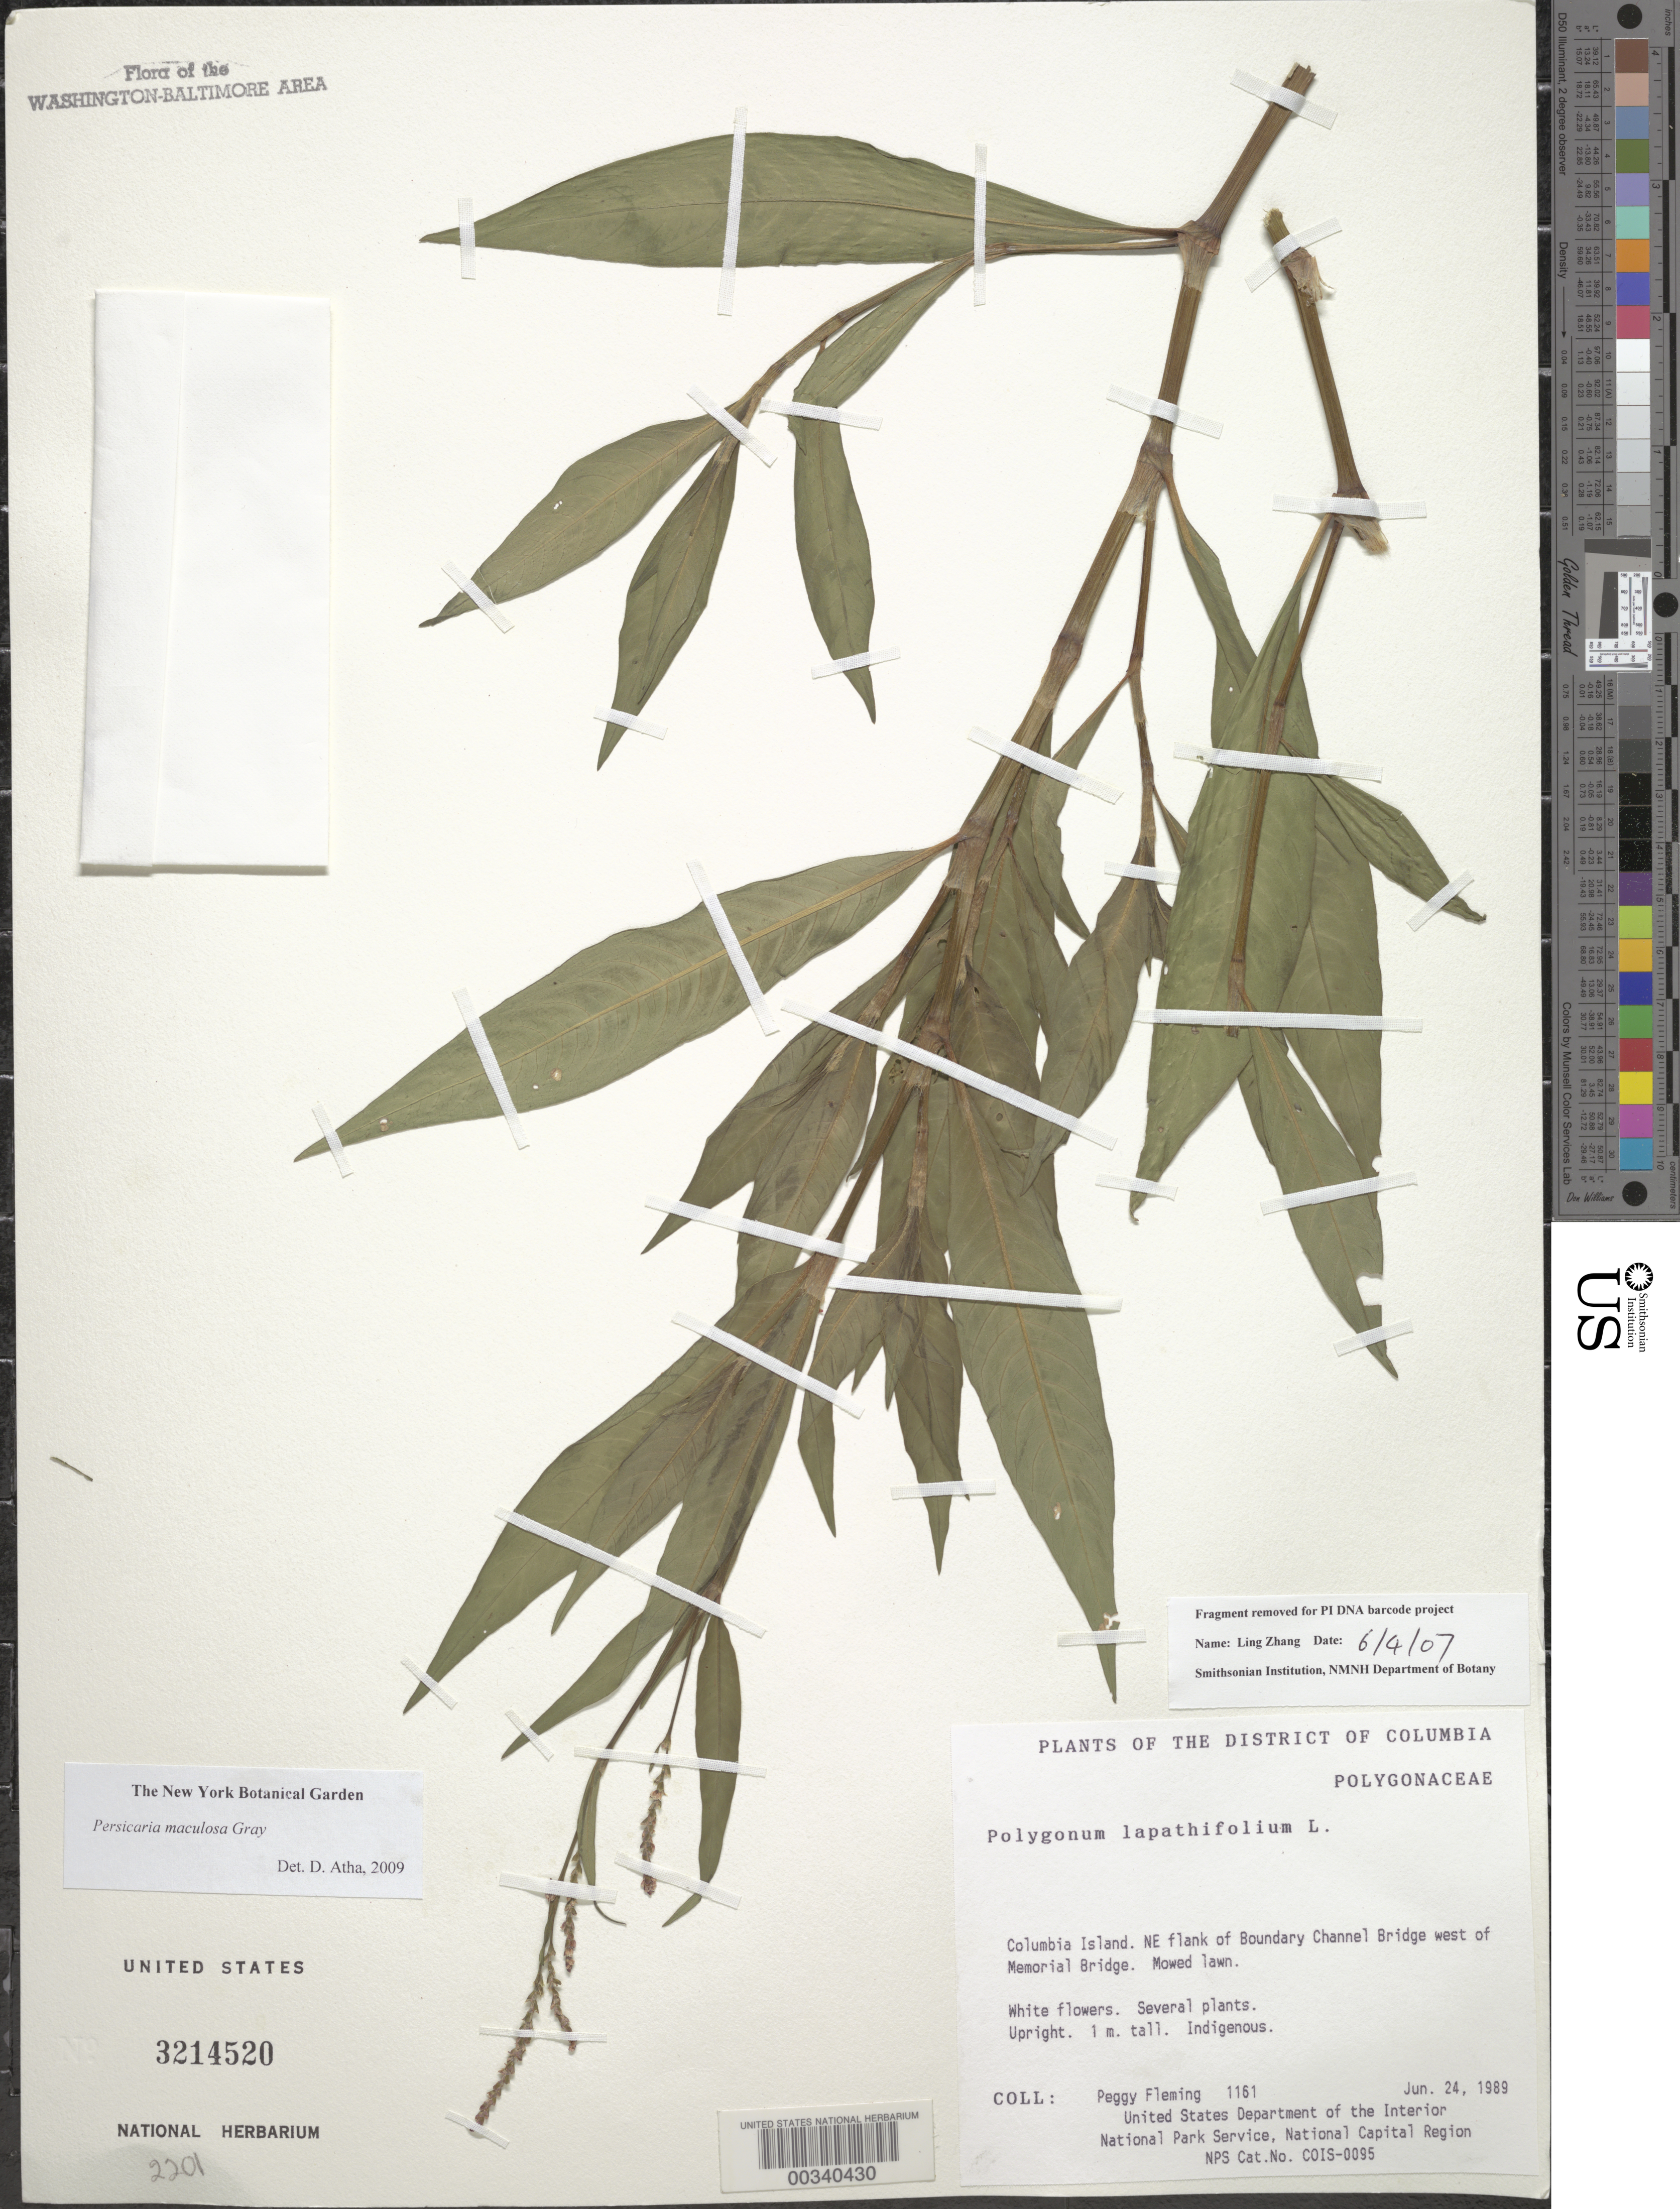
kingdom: Plantae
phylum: Tracheophyta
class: Magnoliopsida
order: Caryophyllales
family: Polygonaceae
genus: Persicaria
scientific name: Persicaria maculosa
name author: S.F. Gray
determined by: Atha, D. E.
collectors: P. Fleming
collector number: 1161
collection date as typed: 24 Jun 1989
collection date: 1989-06-24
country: United States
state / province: District of Columbia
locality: Columbia Island, NE flank of Boundary Channel Bridge W of Memorial Bridge Rock Creek Park and Vicinity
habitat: Mowed lawn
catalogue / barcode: US 3214520